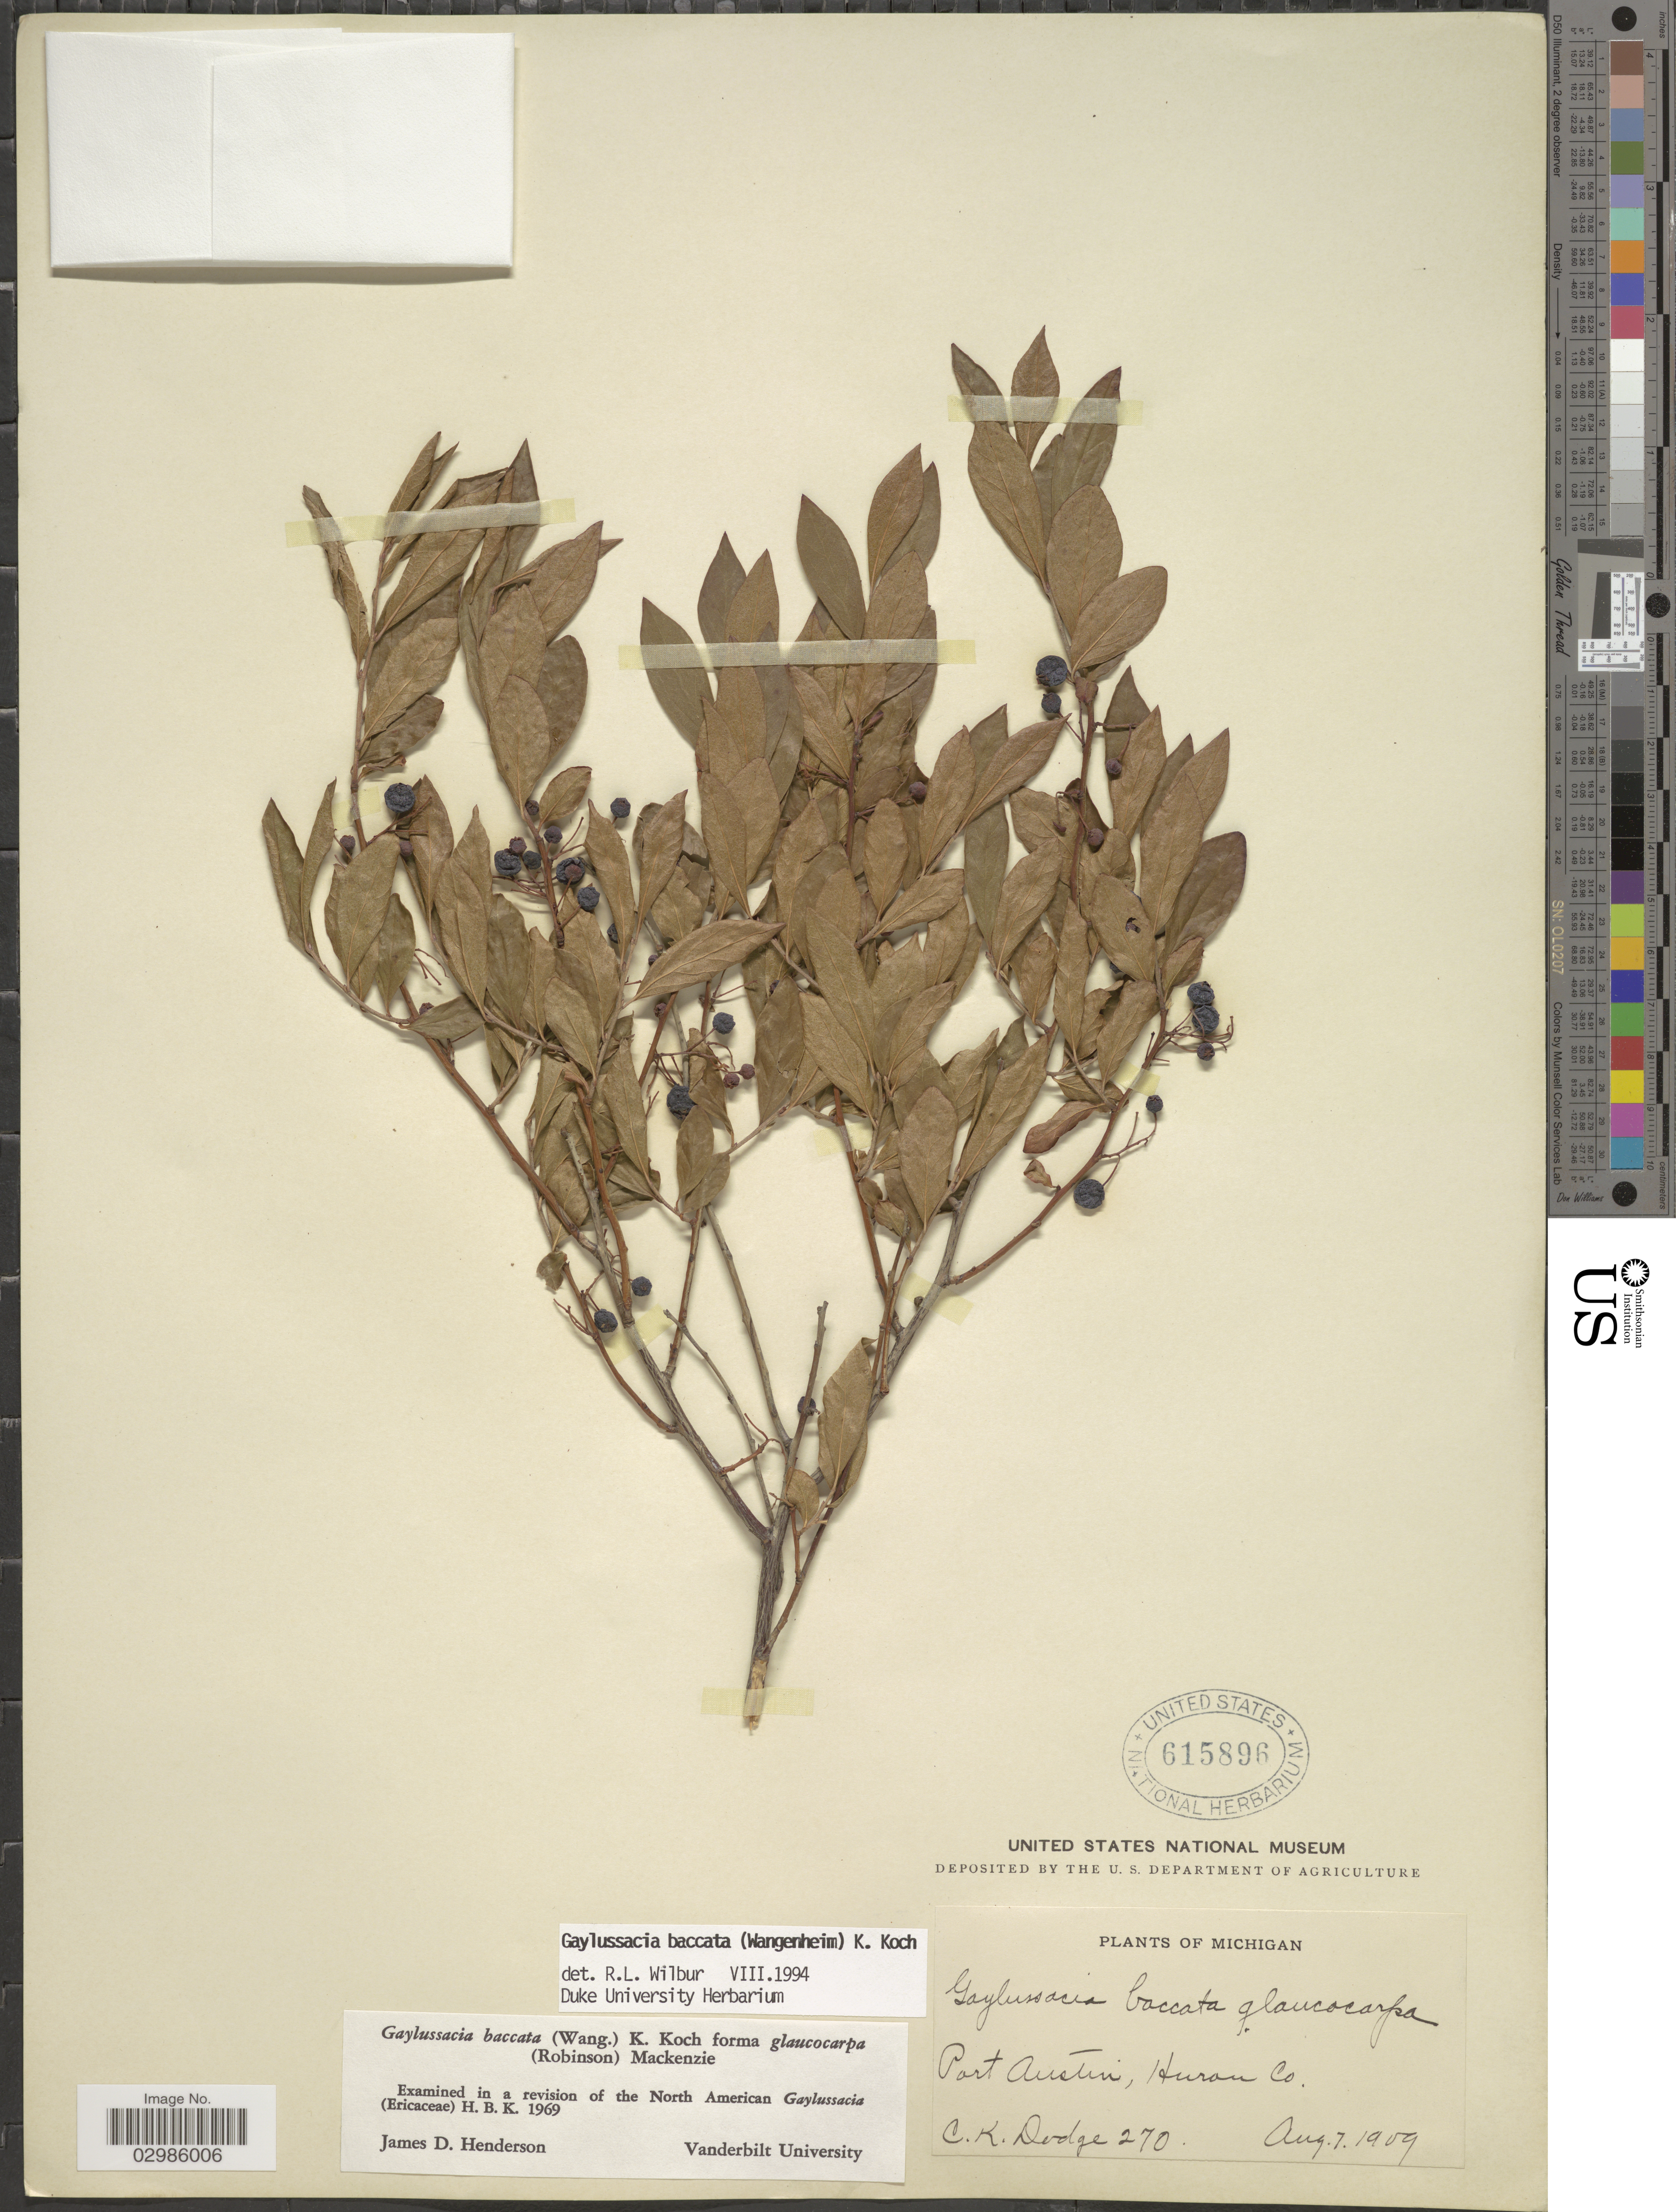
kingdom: Plantae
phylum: Tracheophyta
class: Magnoliopsida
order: Ericales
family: Ericaceae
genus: Gaylussacia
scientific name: Gaylussacia baccata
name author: (Wangenh.) K. Koch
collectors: C. Dodge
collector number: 270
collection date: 1909-08-07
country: United States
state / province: Michigan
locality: Port Austin, Huron Co.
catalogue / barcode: US 615896